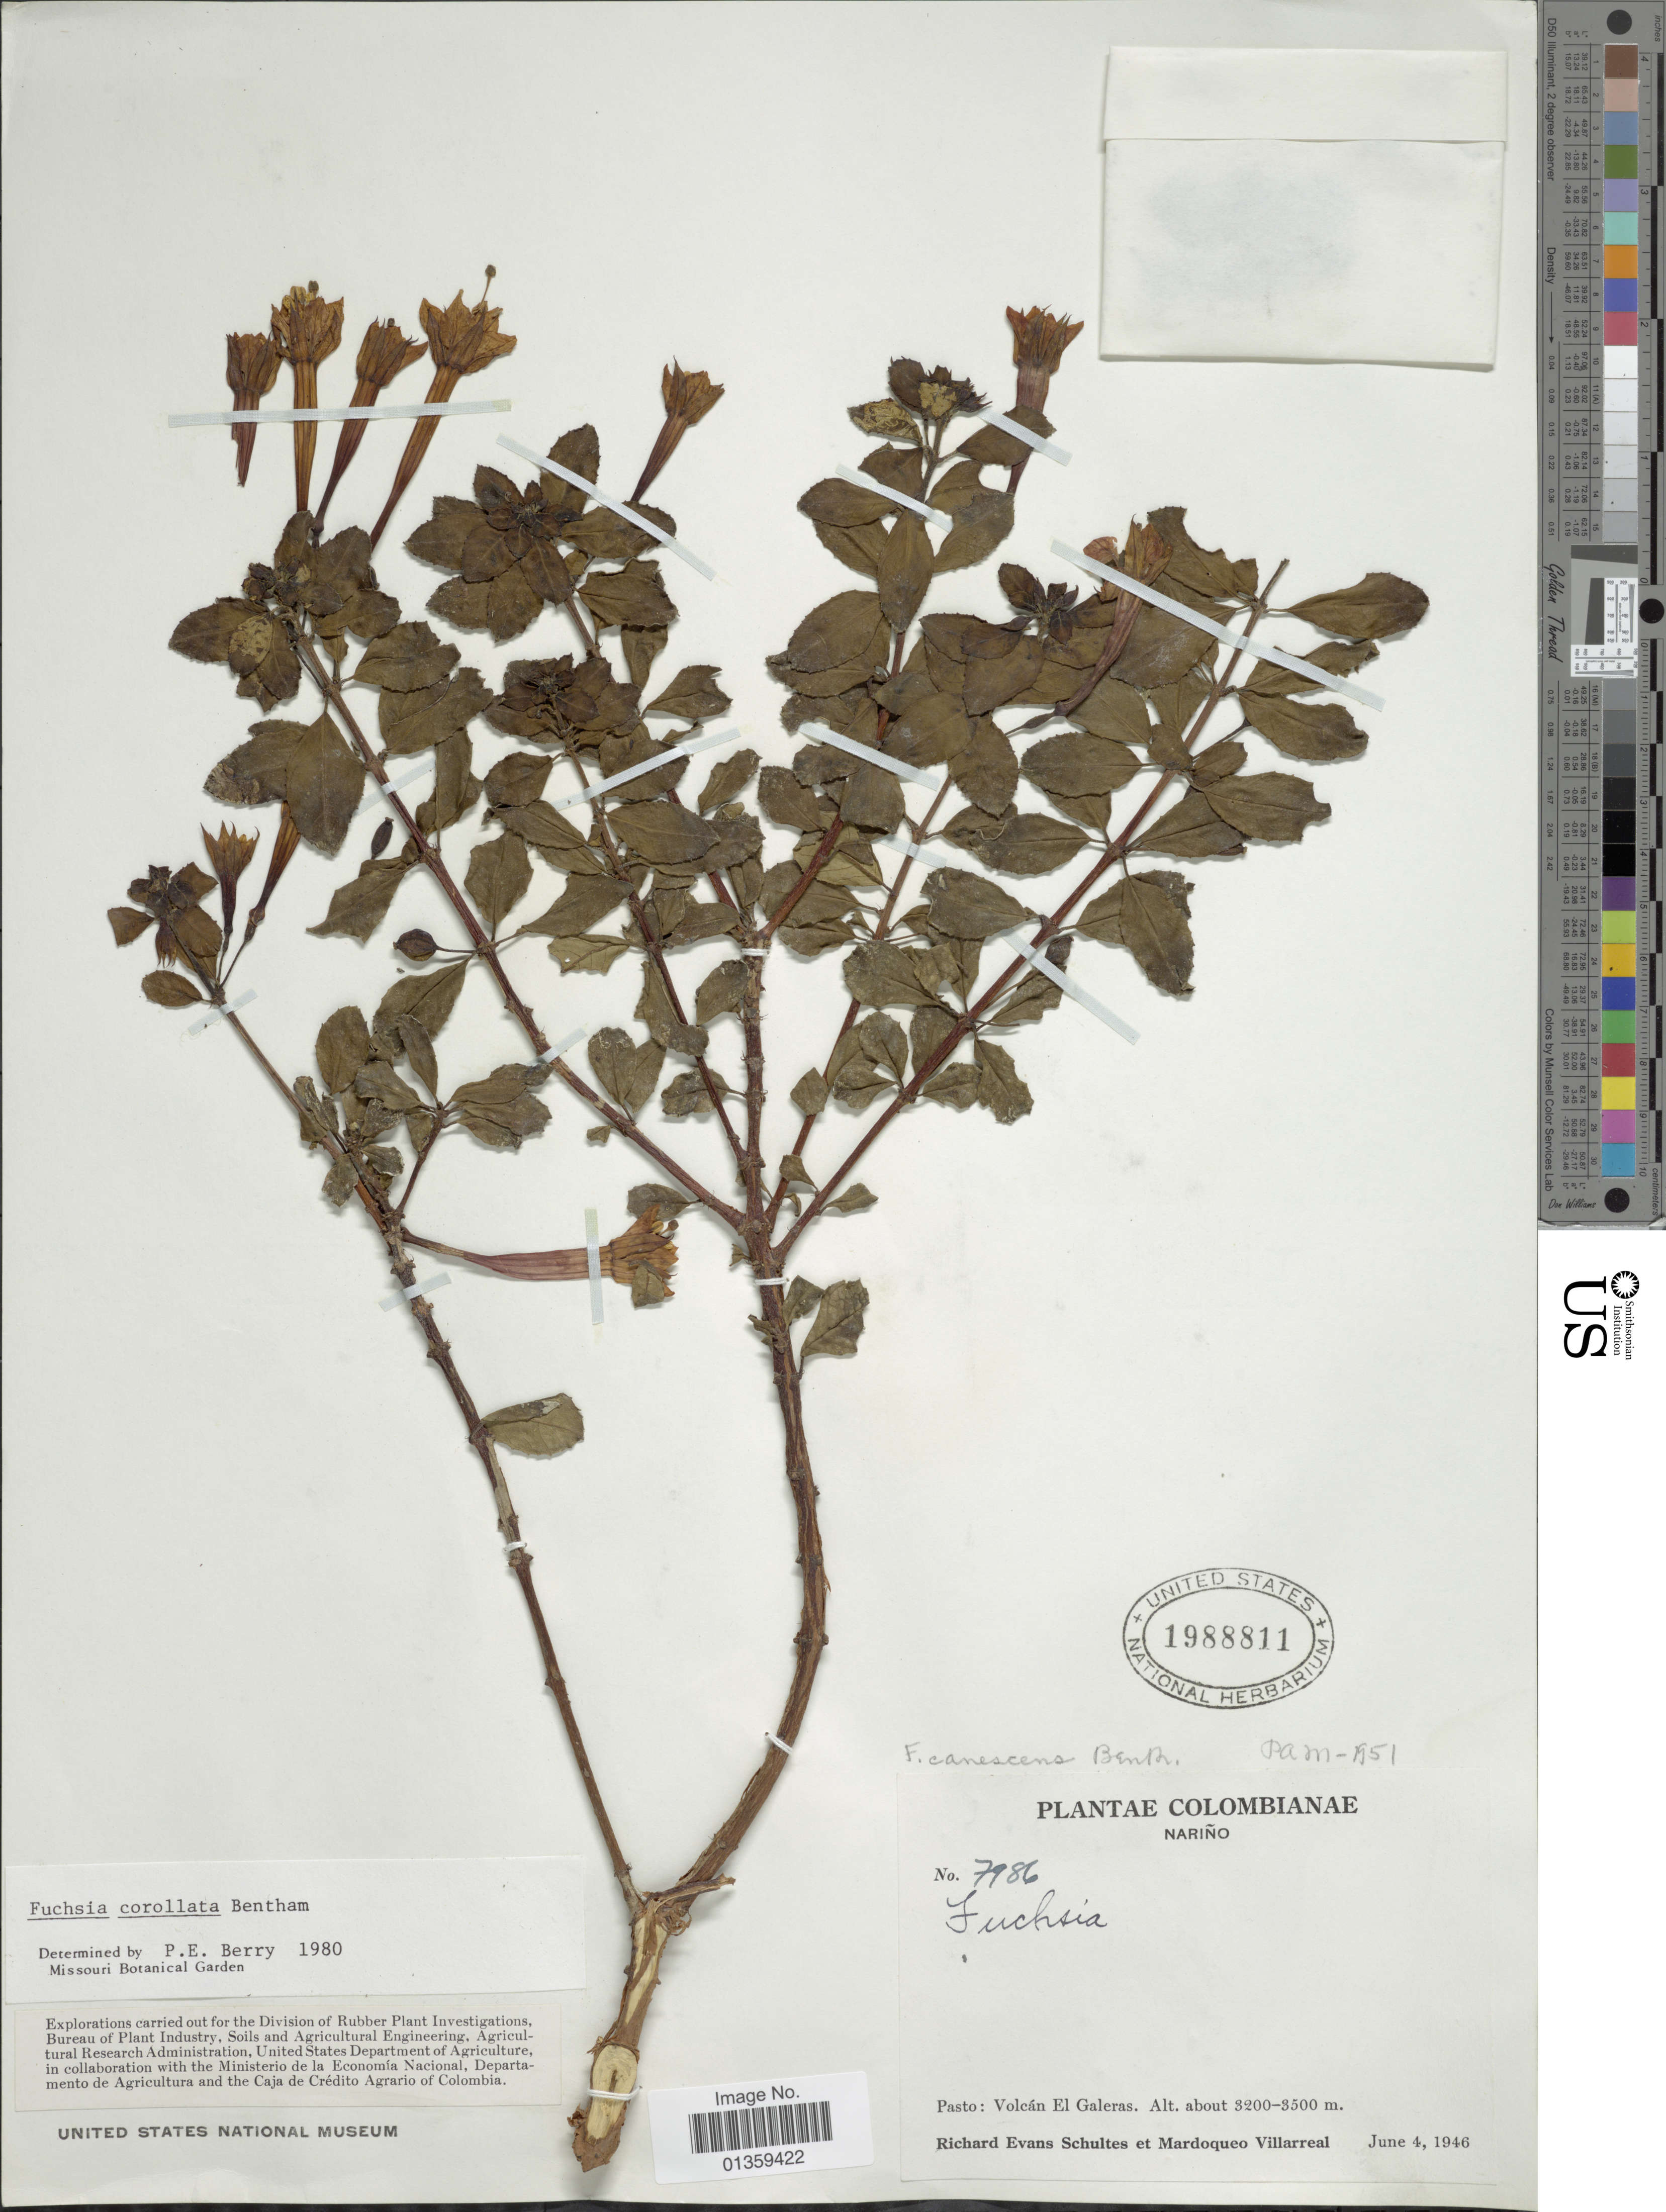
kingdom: Plantae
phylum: Tracheophyta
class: Magnoliopsida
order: Myrtales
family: Onagraceae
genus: Fuchsia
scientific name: Fuchsia corollata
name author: Benth.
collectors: R. E. Schultes & M. Villarreal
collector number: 7986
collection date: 1946-06-04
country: Colombia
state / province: Nariño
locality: Pasto: Volcán El Galeras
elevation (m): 3200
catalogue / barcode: US 1988811